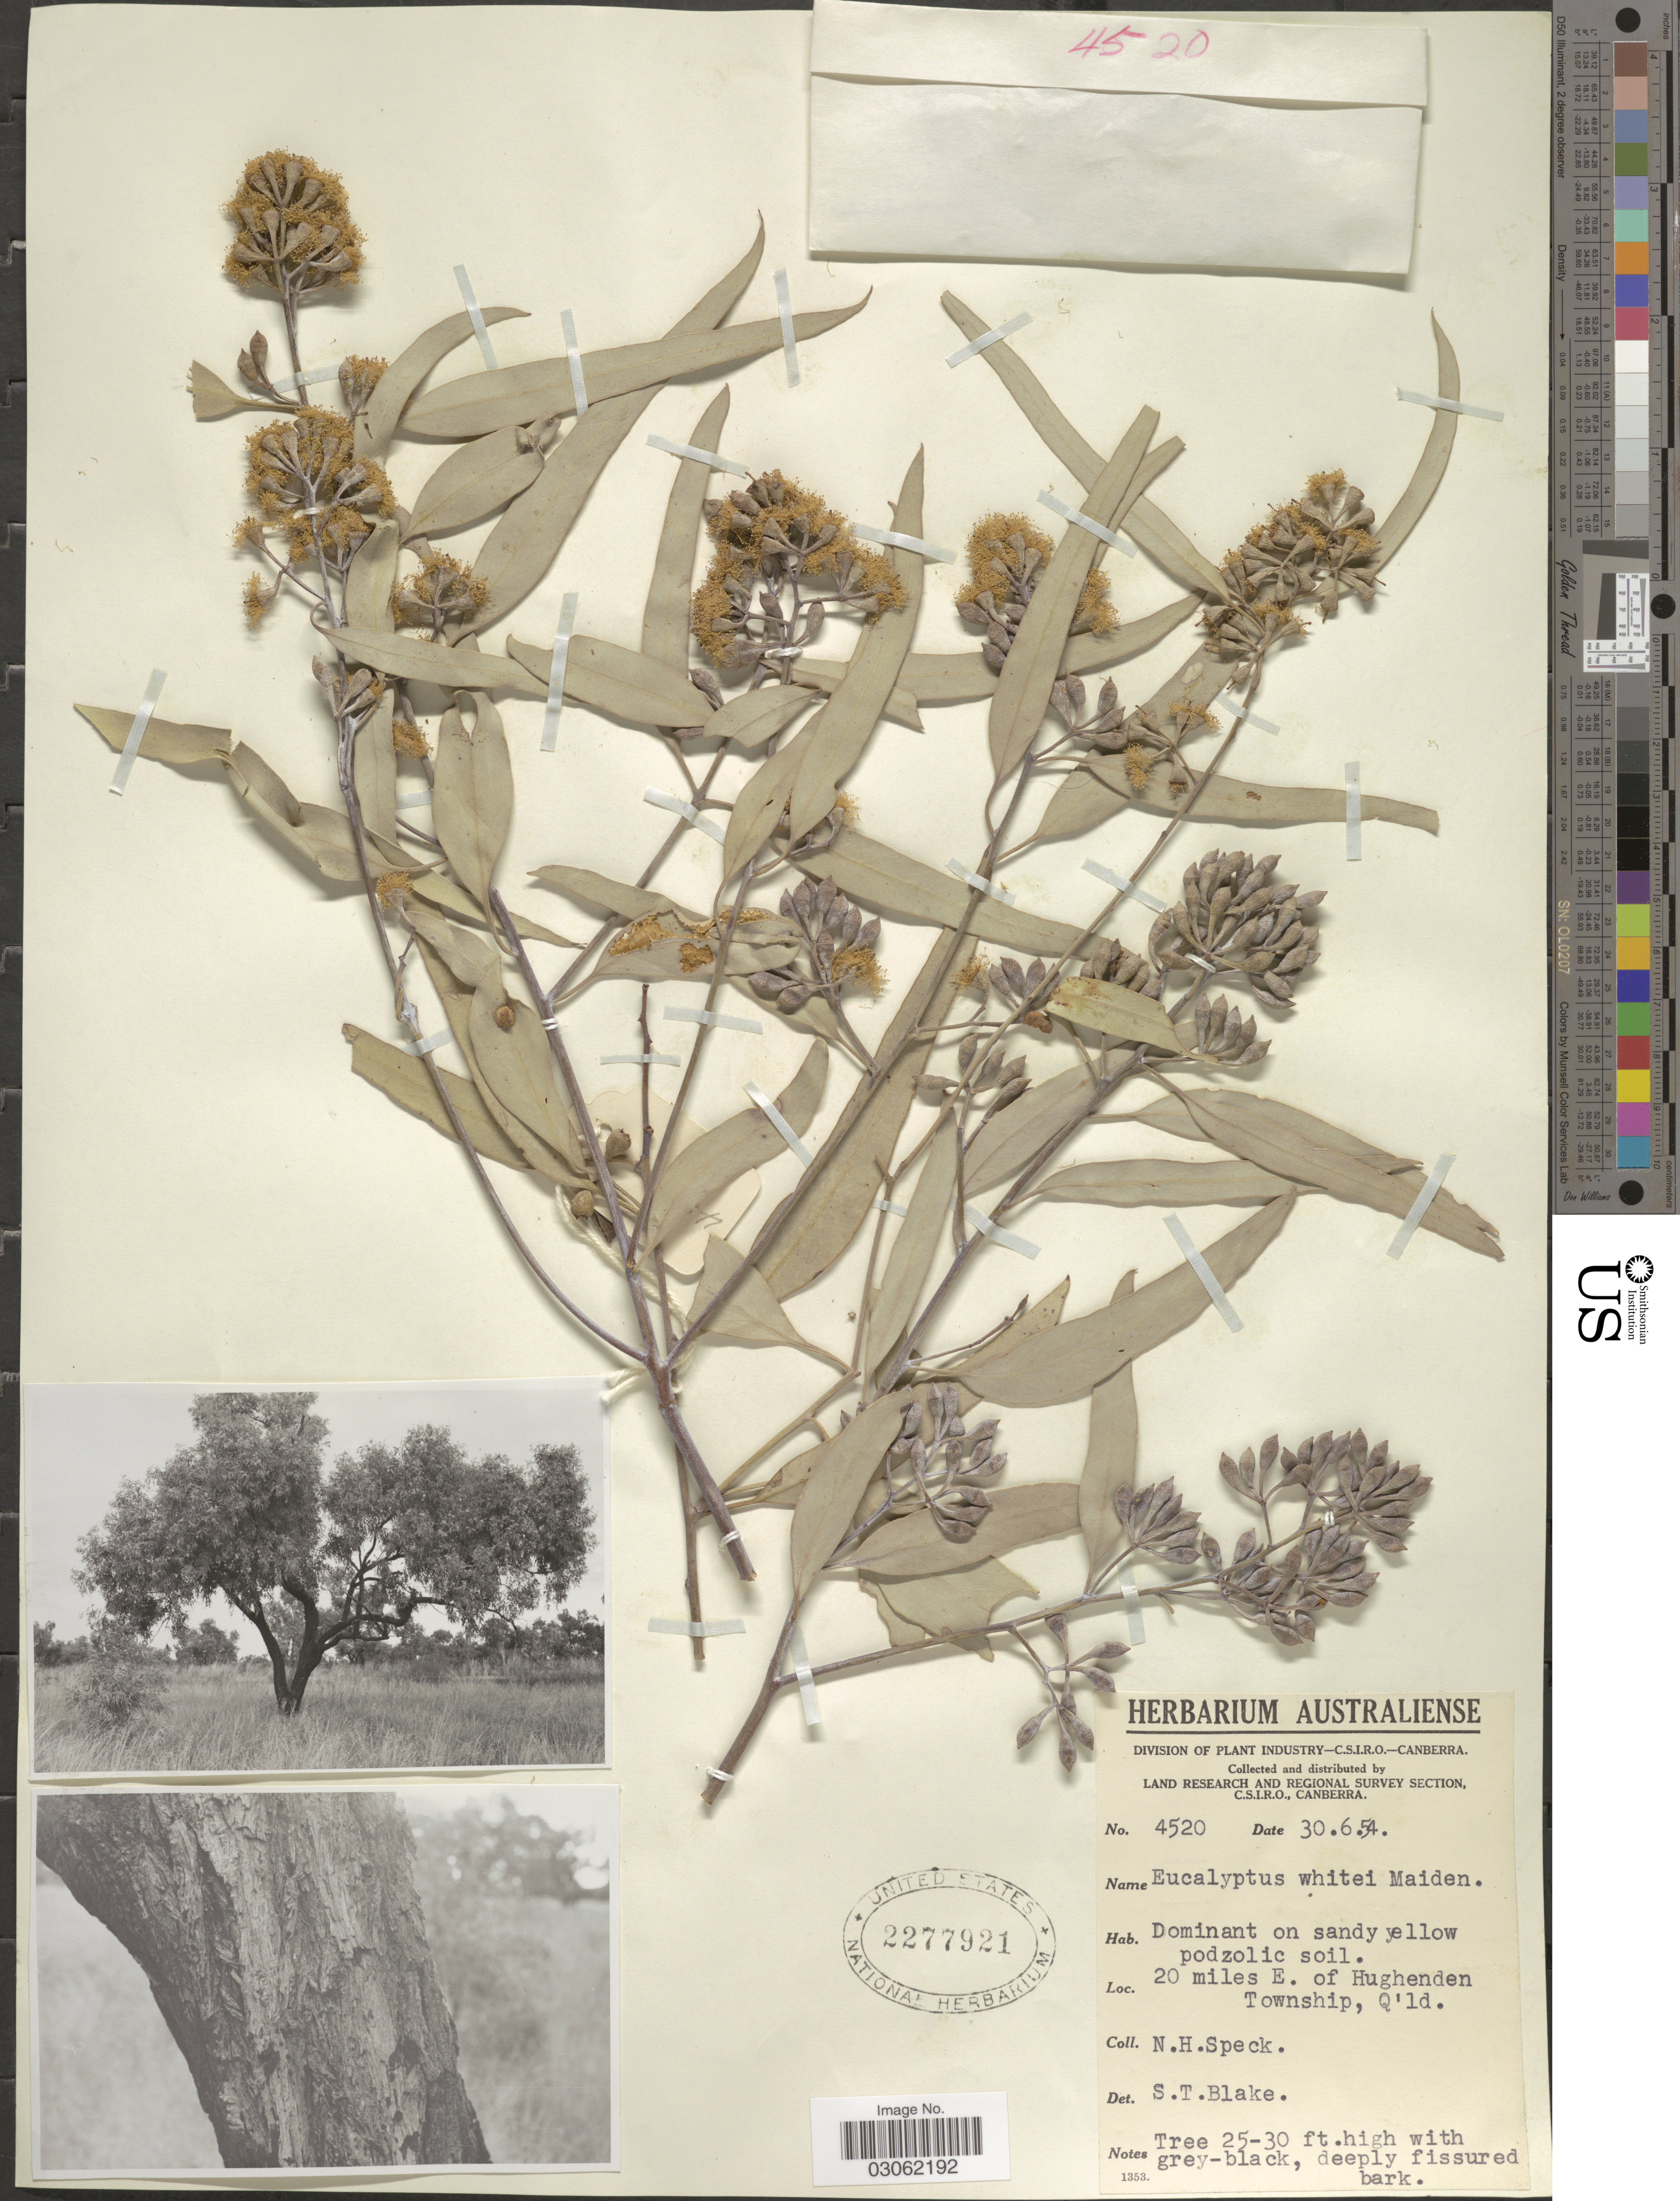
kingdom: Plantae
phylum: Tracheophyta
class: Magnoliopsida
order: Myrtales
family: Myrtaceae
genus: Eucalyptus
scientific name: Eucalyptus whitei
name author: Maiden & Blakely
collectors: N. Speck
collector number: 4520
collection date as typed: Transcribed d/m/y: 30/6/54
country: Australia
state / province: Queensland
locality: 20 miles E. of Hughenden Township, Q'ld.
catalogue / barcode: US 2277921